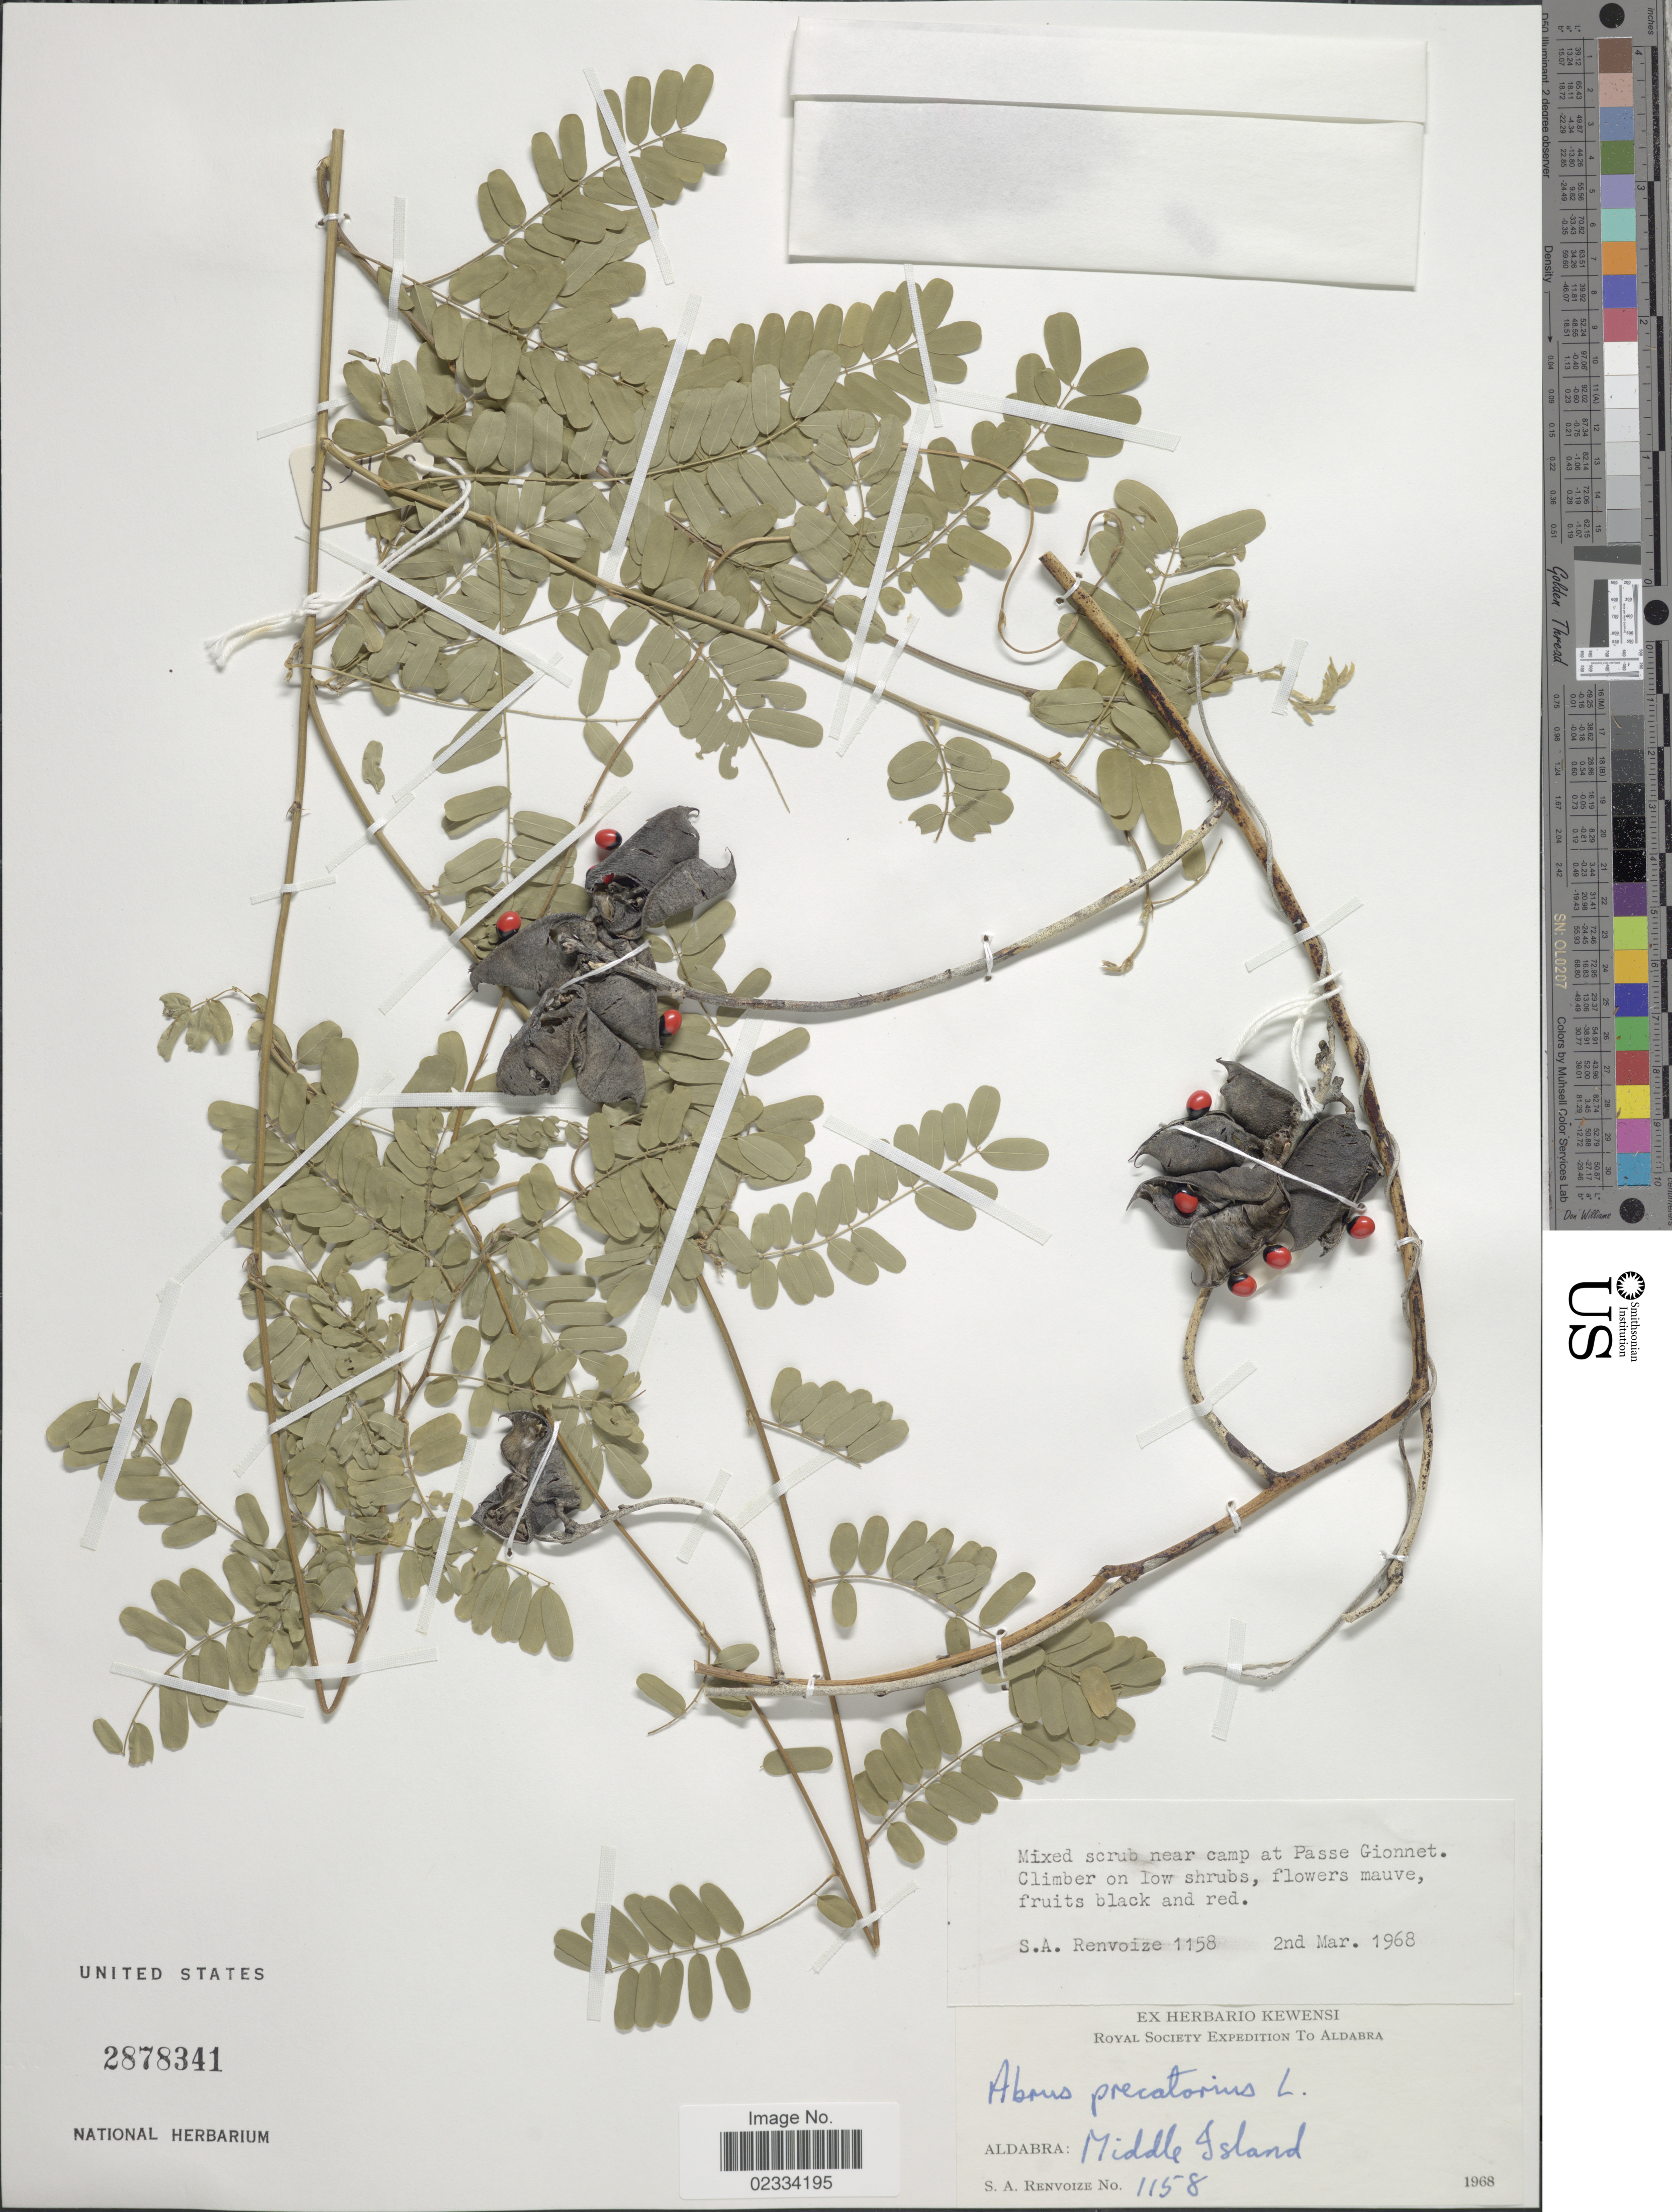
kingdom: Plantae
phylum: Tracheophyta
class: Magnoliopsida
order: Fabales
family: Fabaceae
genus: Abrus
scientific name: Abrus precatorius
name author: L.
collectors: S. A. Renvoize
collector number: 1158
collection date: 1968-03-02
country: Seychelles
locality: Aldabra: Middle Island. near camp at Passe Gionnet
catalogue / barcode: US 2877341